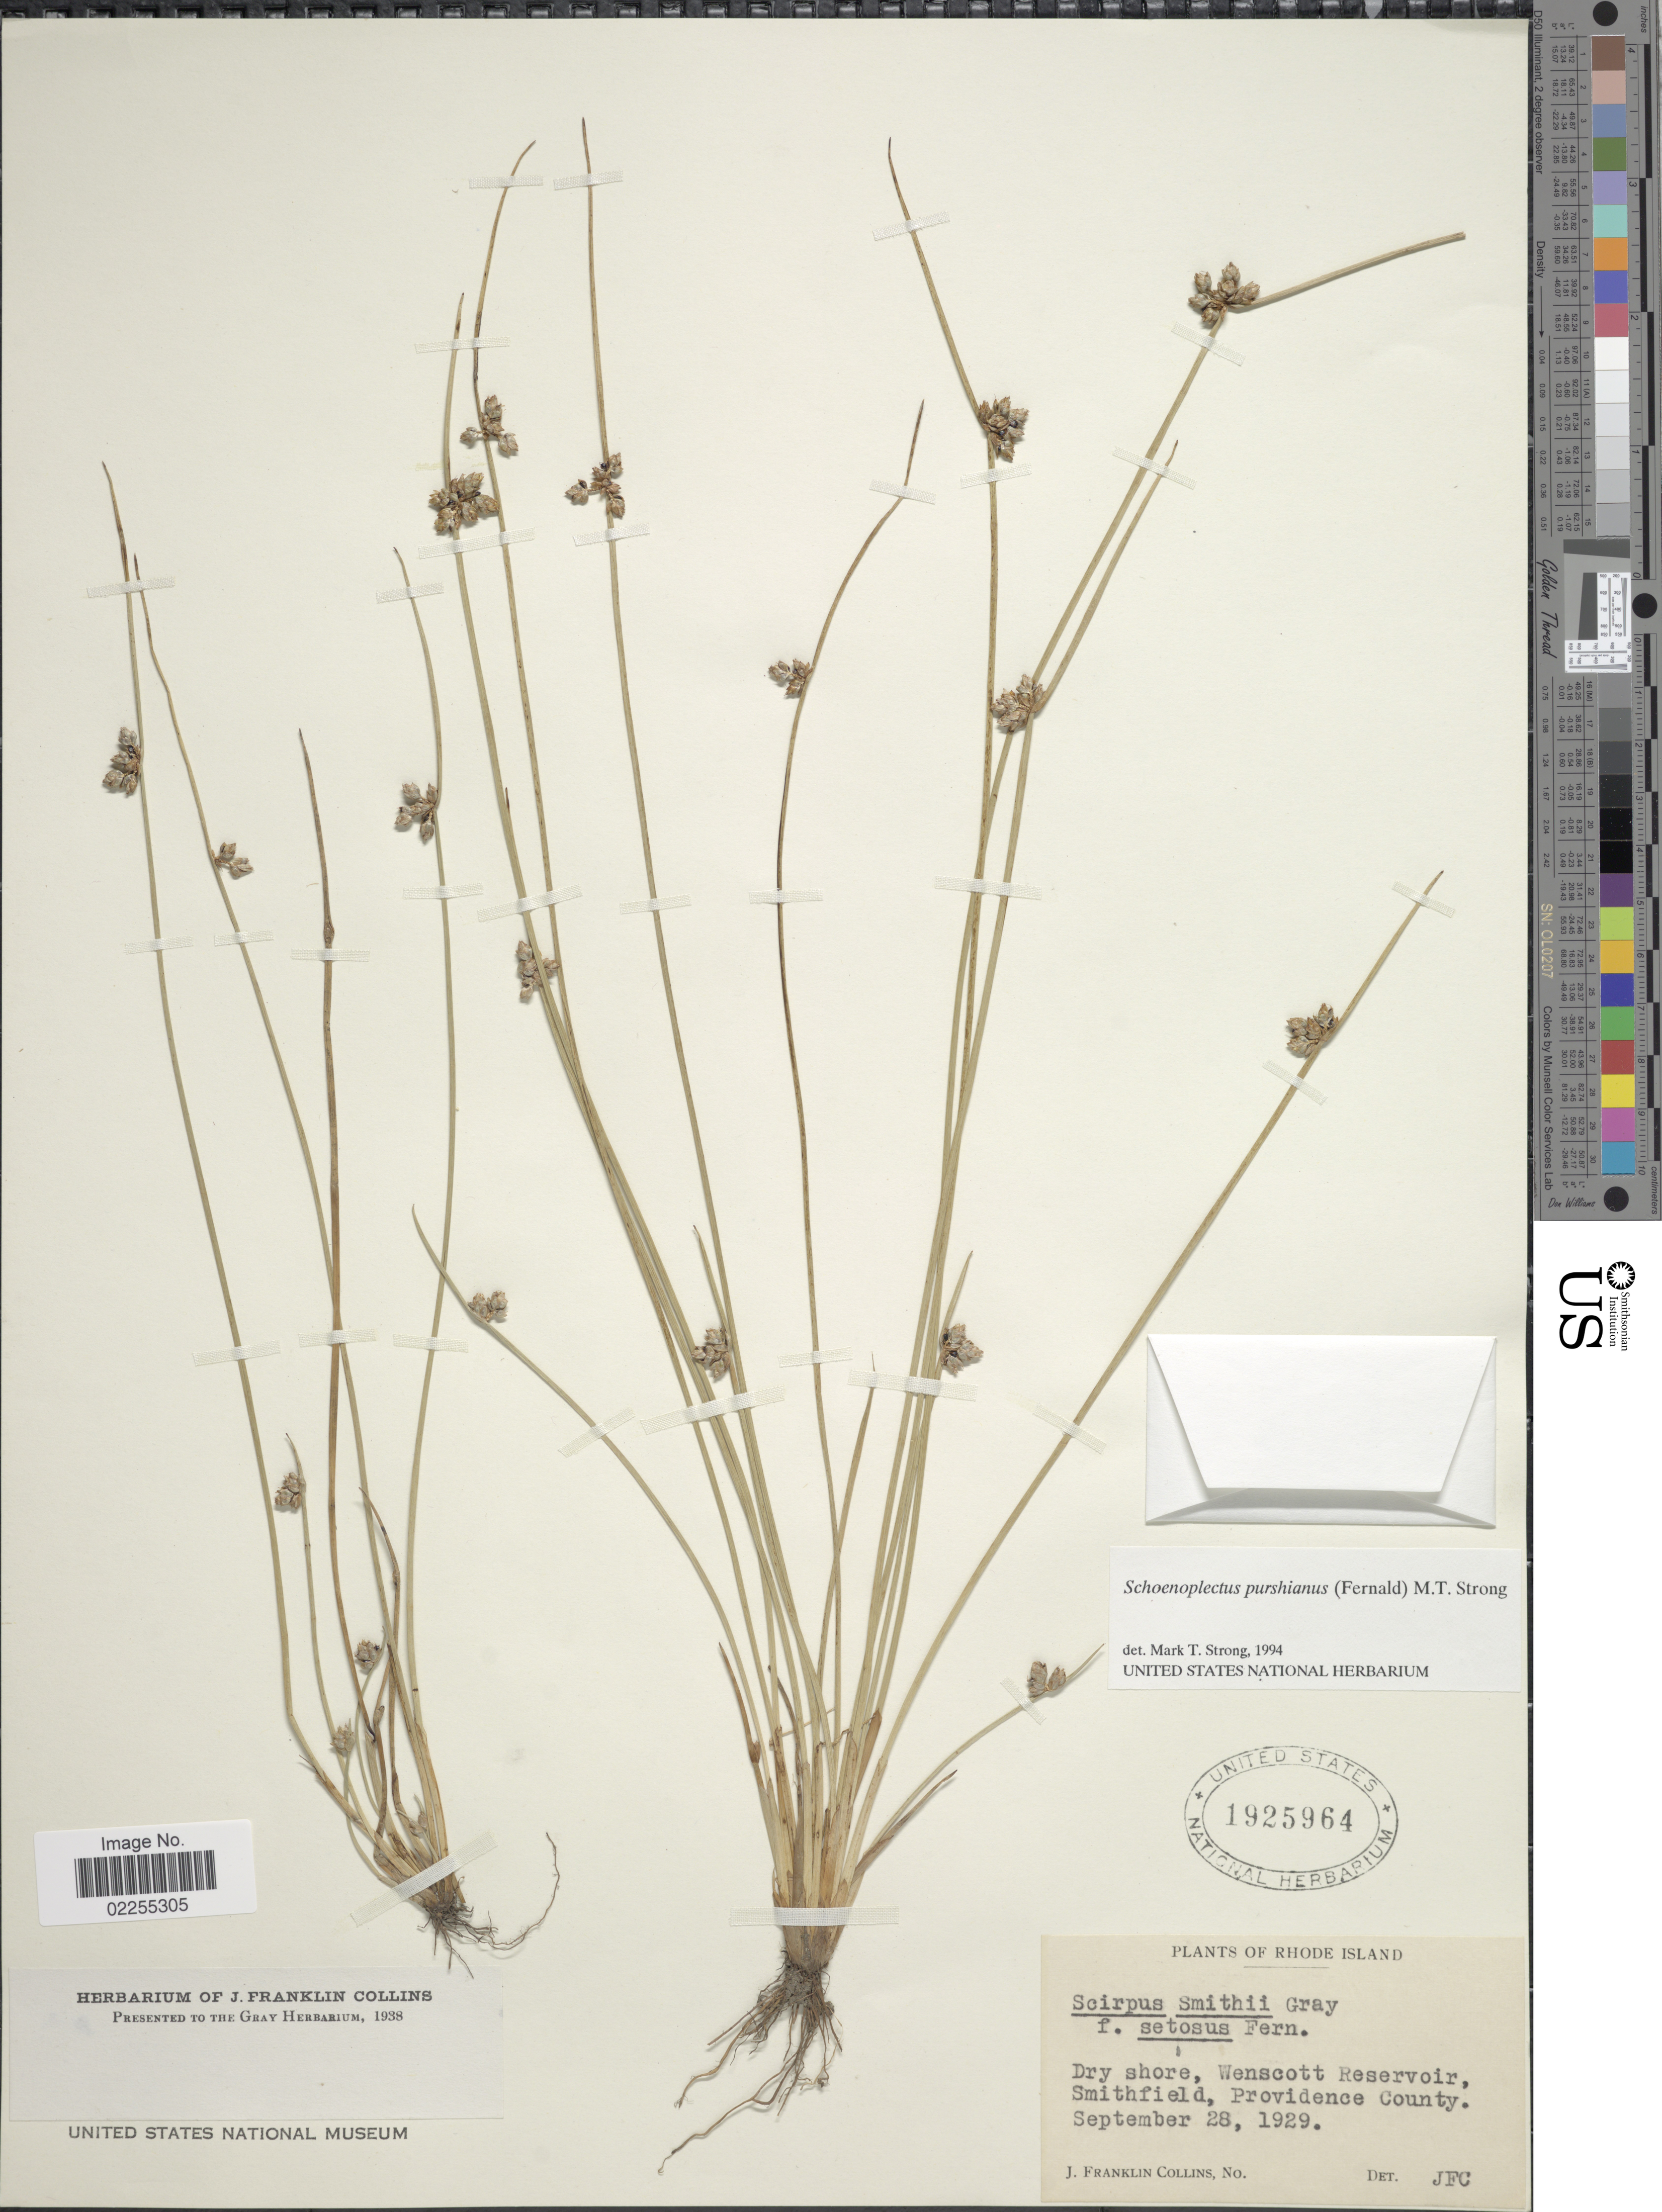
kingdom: Plantae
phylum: Tracheophyta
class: Liliopsida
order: Poales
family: Cyperaceae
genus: Schoenoplectus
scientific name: Schoenoplectus purshianus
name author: (Fernald) M.T. Strong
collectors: J. Collins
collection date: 1929-09-28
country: United States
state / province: Rhode Island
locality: Dry shore, Wenscott Reservoir. Smithfield, Providence County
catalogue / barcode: US 1925964